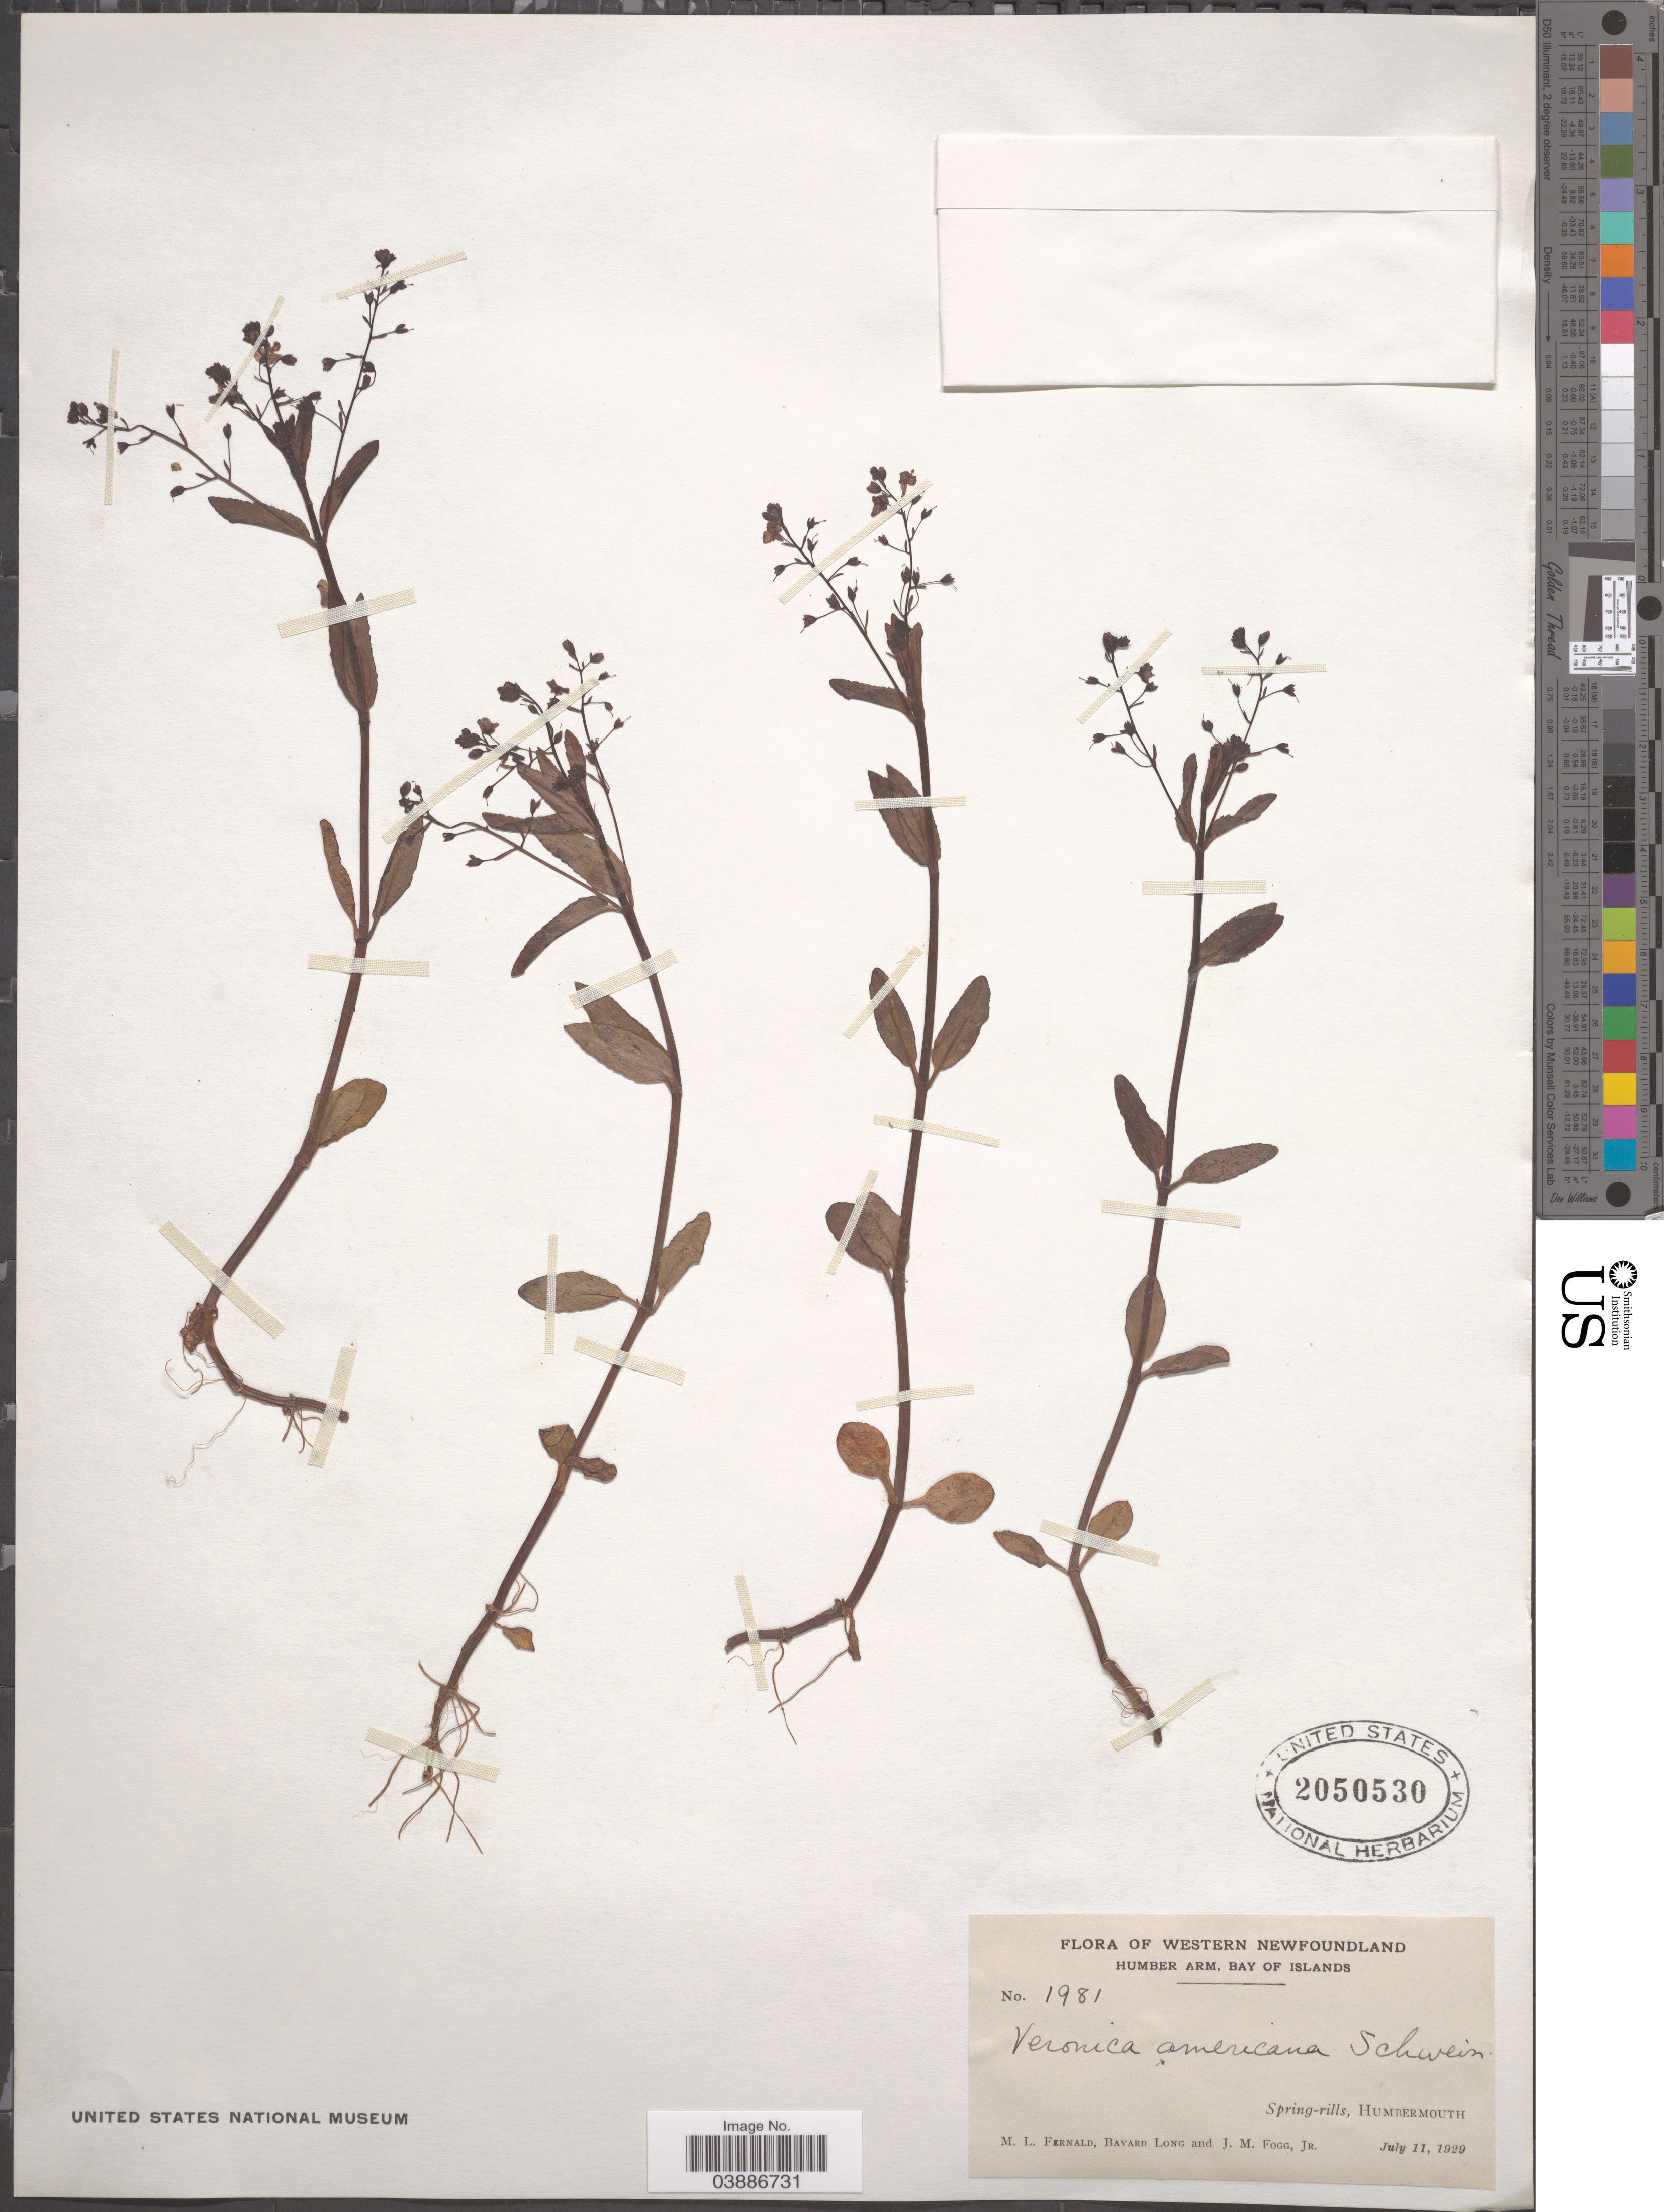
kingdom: Plantae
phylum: Tracheophyta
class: Magnoliopsida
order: Lamiales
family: Plantaginaceae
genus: Veronica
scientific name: Veronica americana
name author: Schwein. ex Benth.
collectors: M. L. Fernald, B. Long & J. Fogg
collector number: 1981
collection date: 1929-07-11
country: Canada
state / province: Newfoundland and Labrador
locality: Western Newfoundland. Humber Arm, Bay of Islands. Spring-rills, Humbermouth.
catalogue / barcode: US 2050530